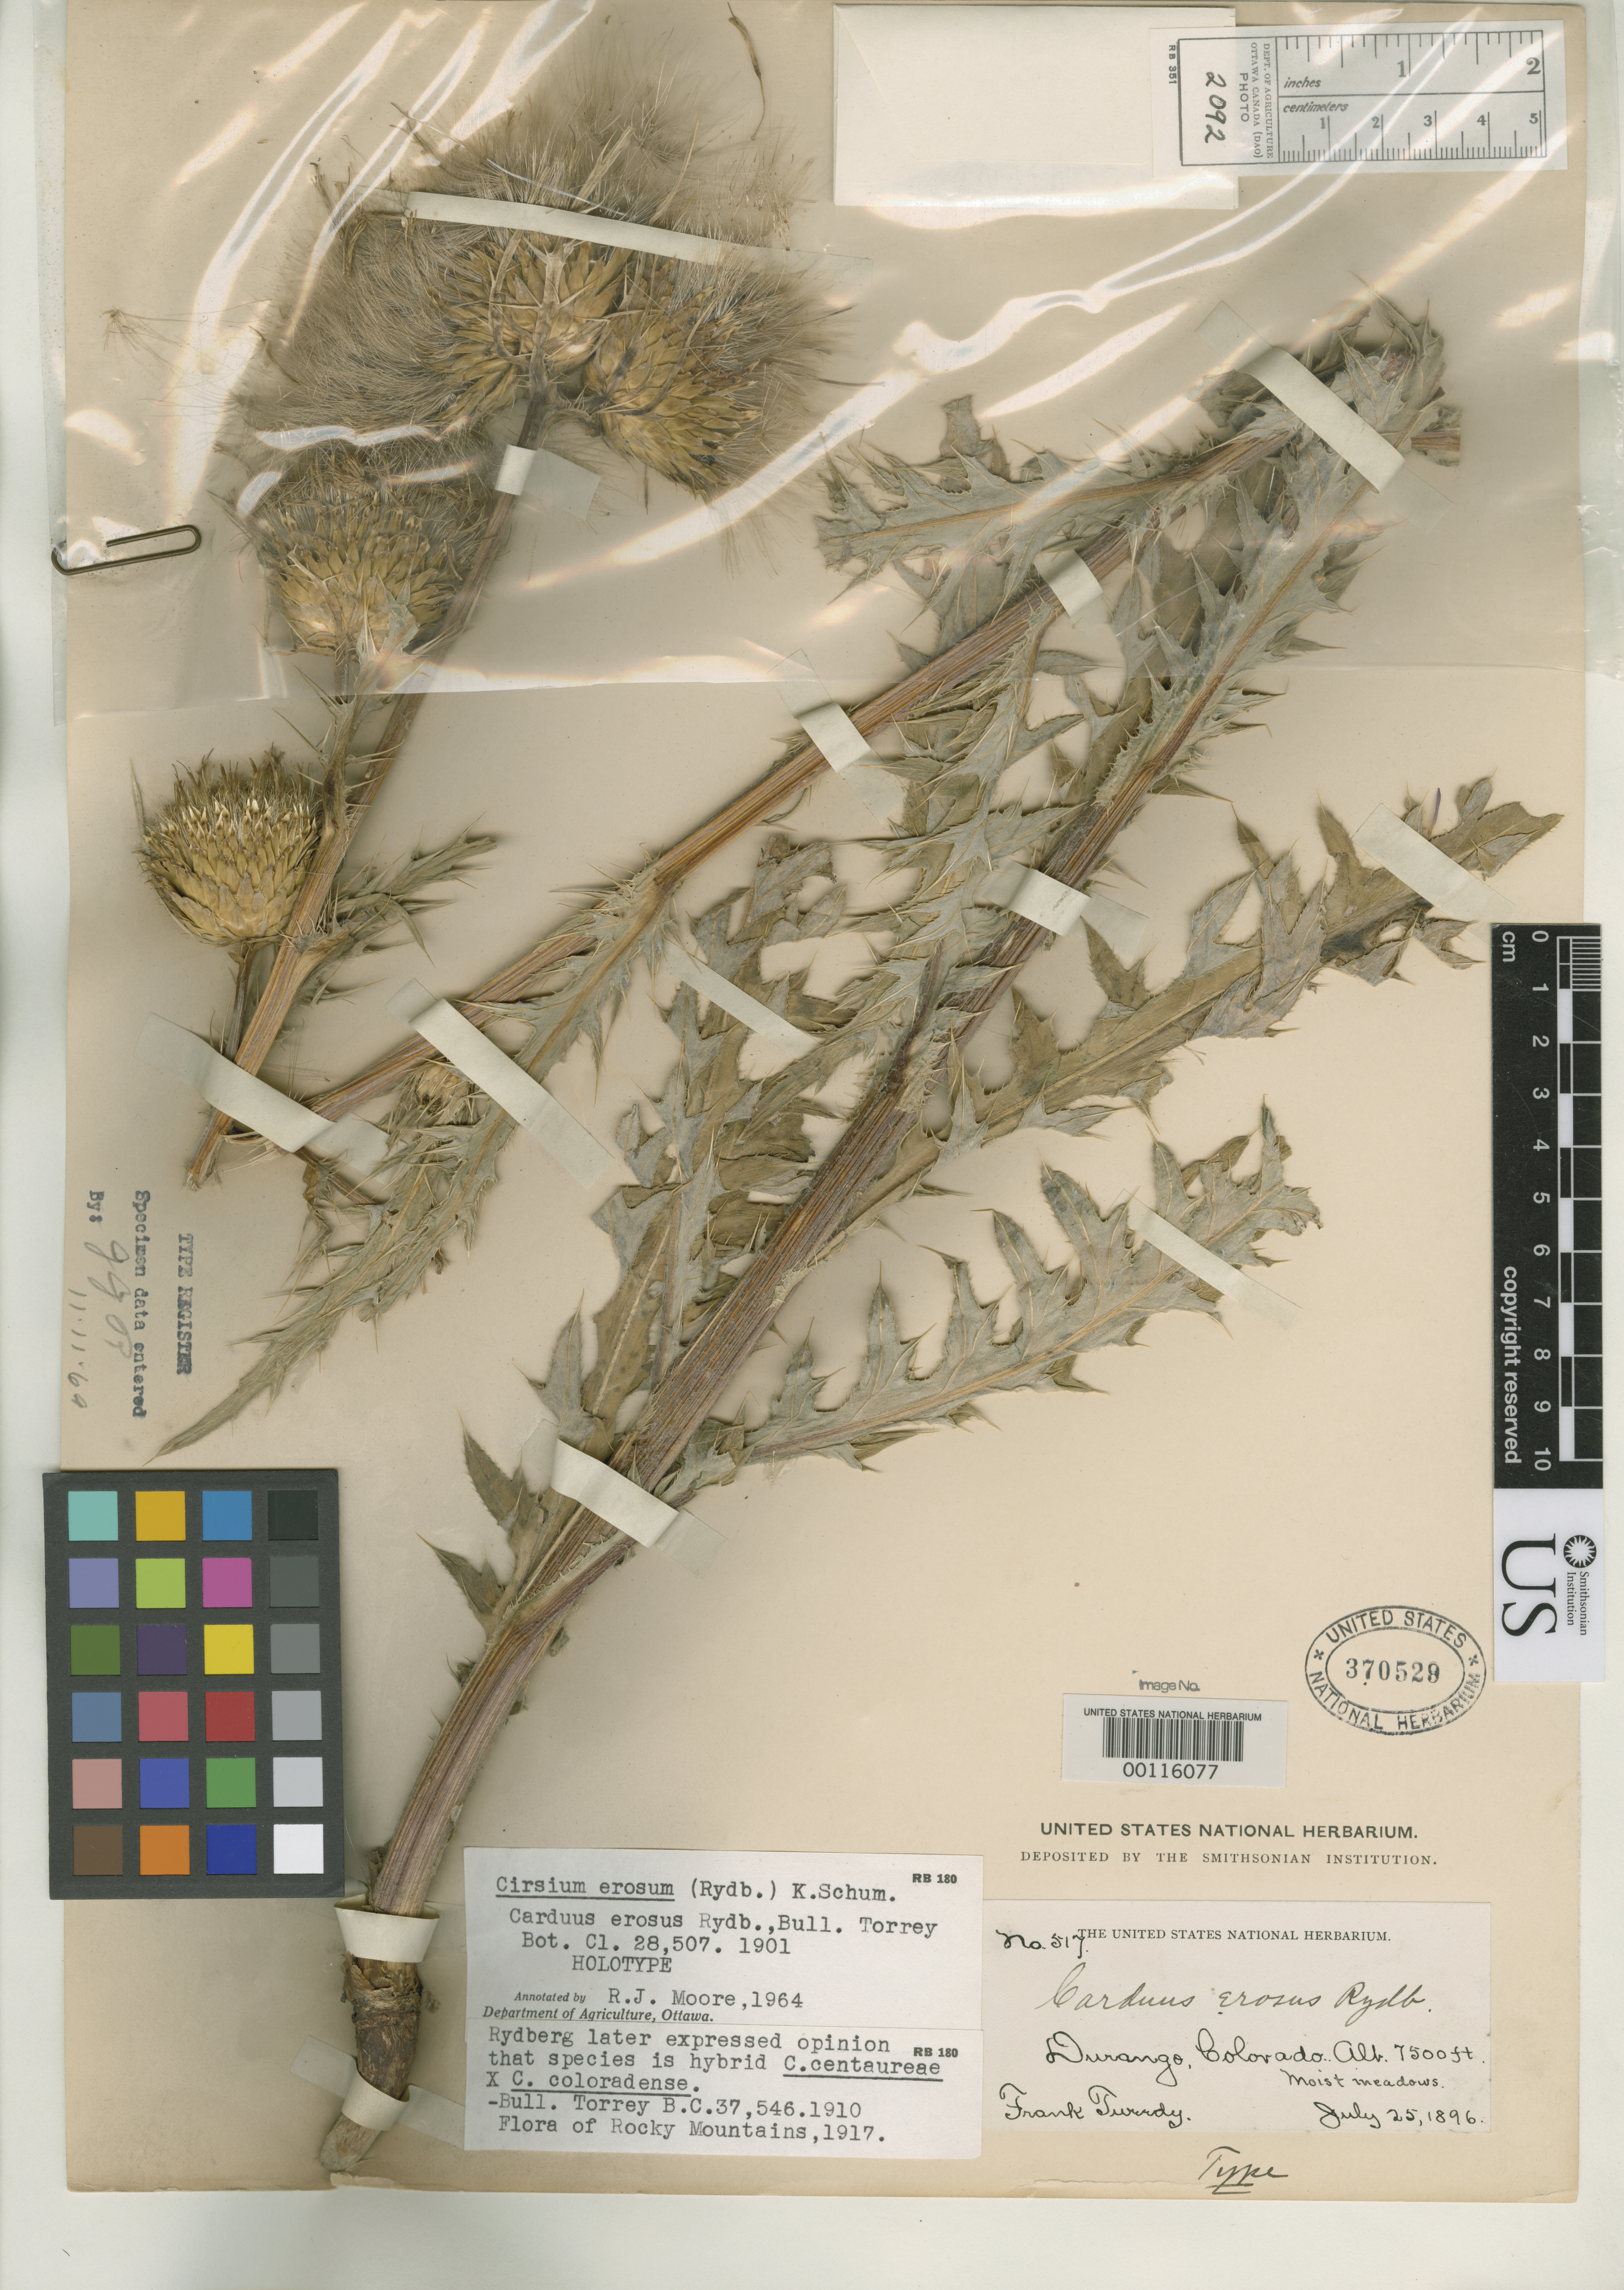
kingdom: Plantae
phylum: Tracheophyta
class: Magnoliopsida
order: Asterales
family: Asteraceae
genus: Carduus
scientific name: Carduus erosus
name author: Rydb.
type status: Holotype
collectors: F. Tweedy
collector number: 517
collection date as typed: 25 Jul 1896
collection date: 1896-07-25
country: United States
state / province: Colorado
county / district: La Plata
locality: Durango.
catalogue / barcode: US 370529